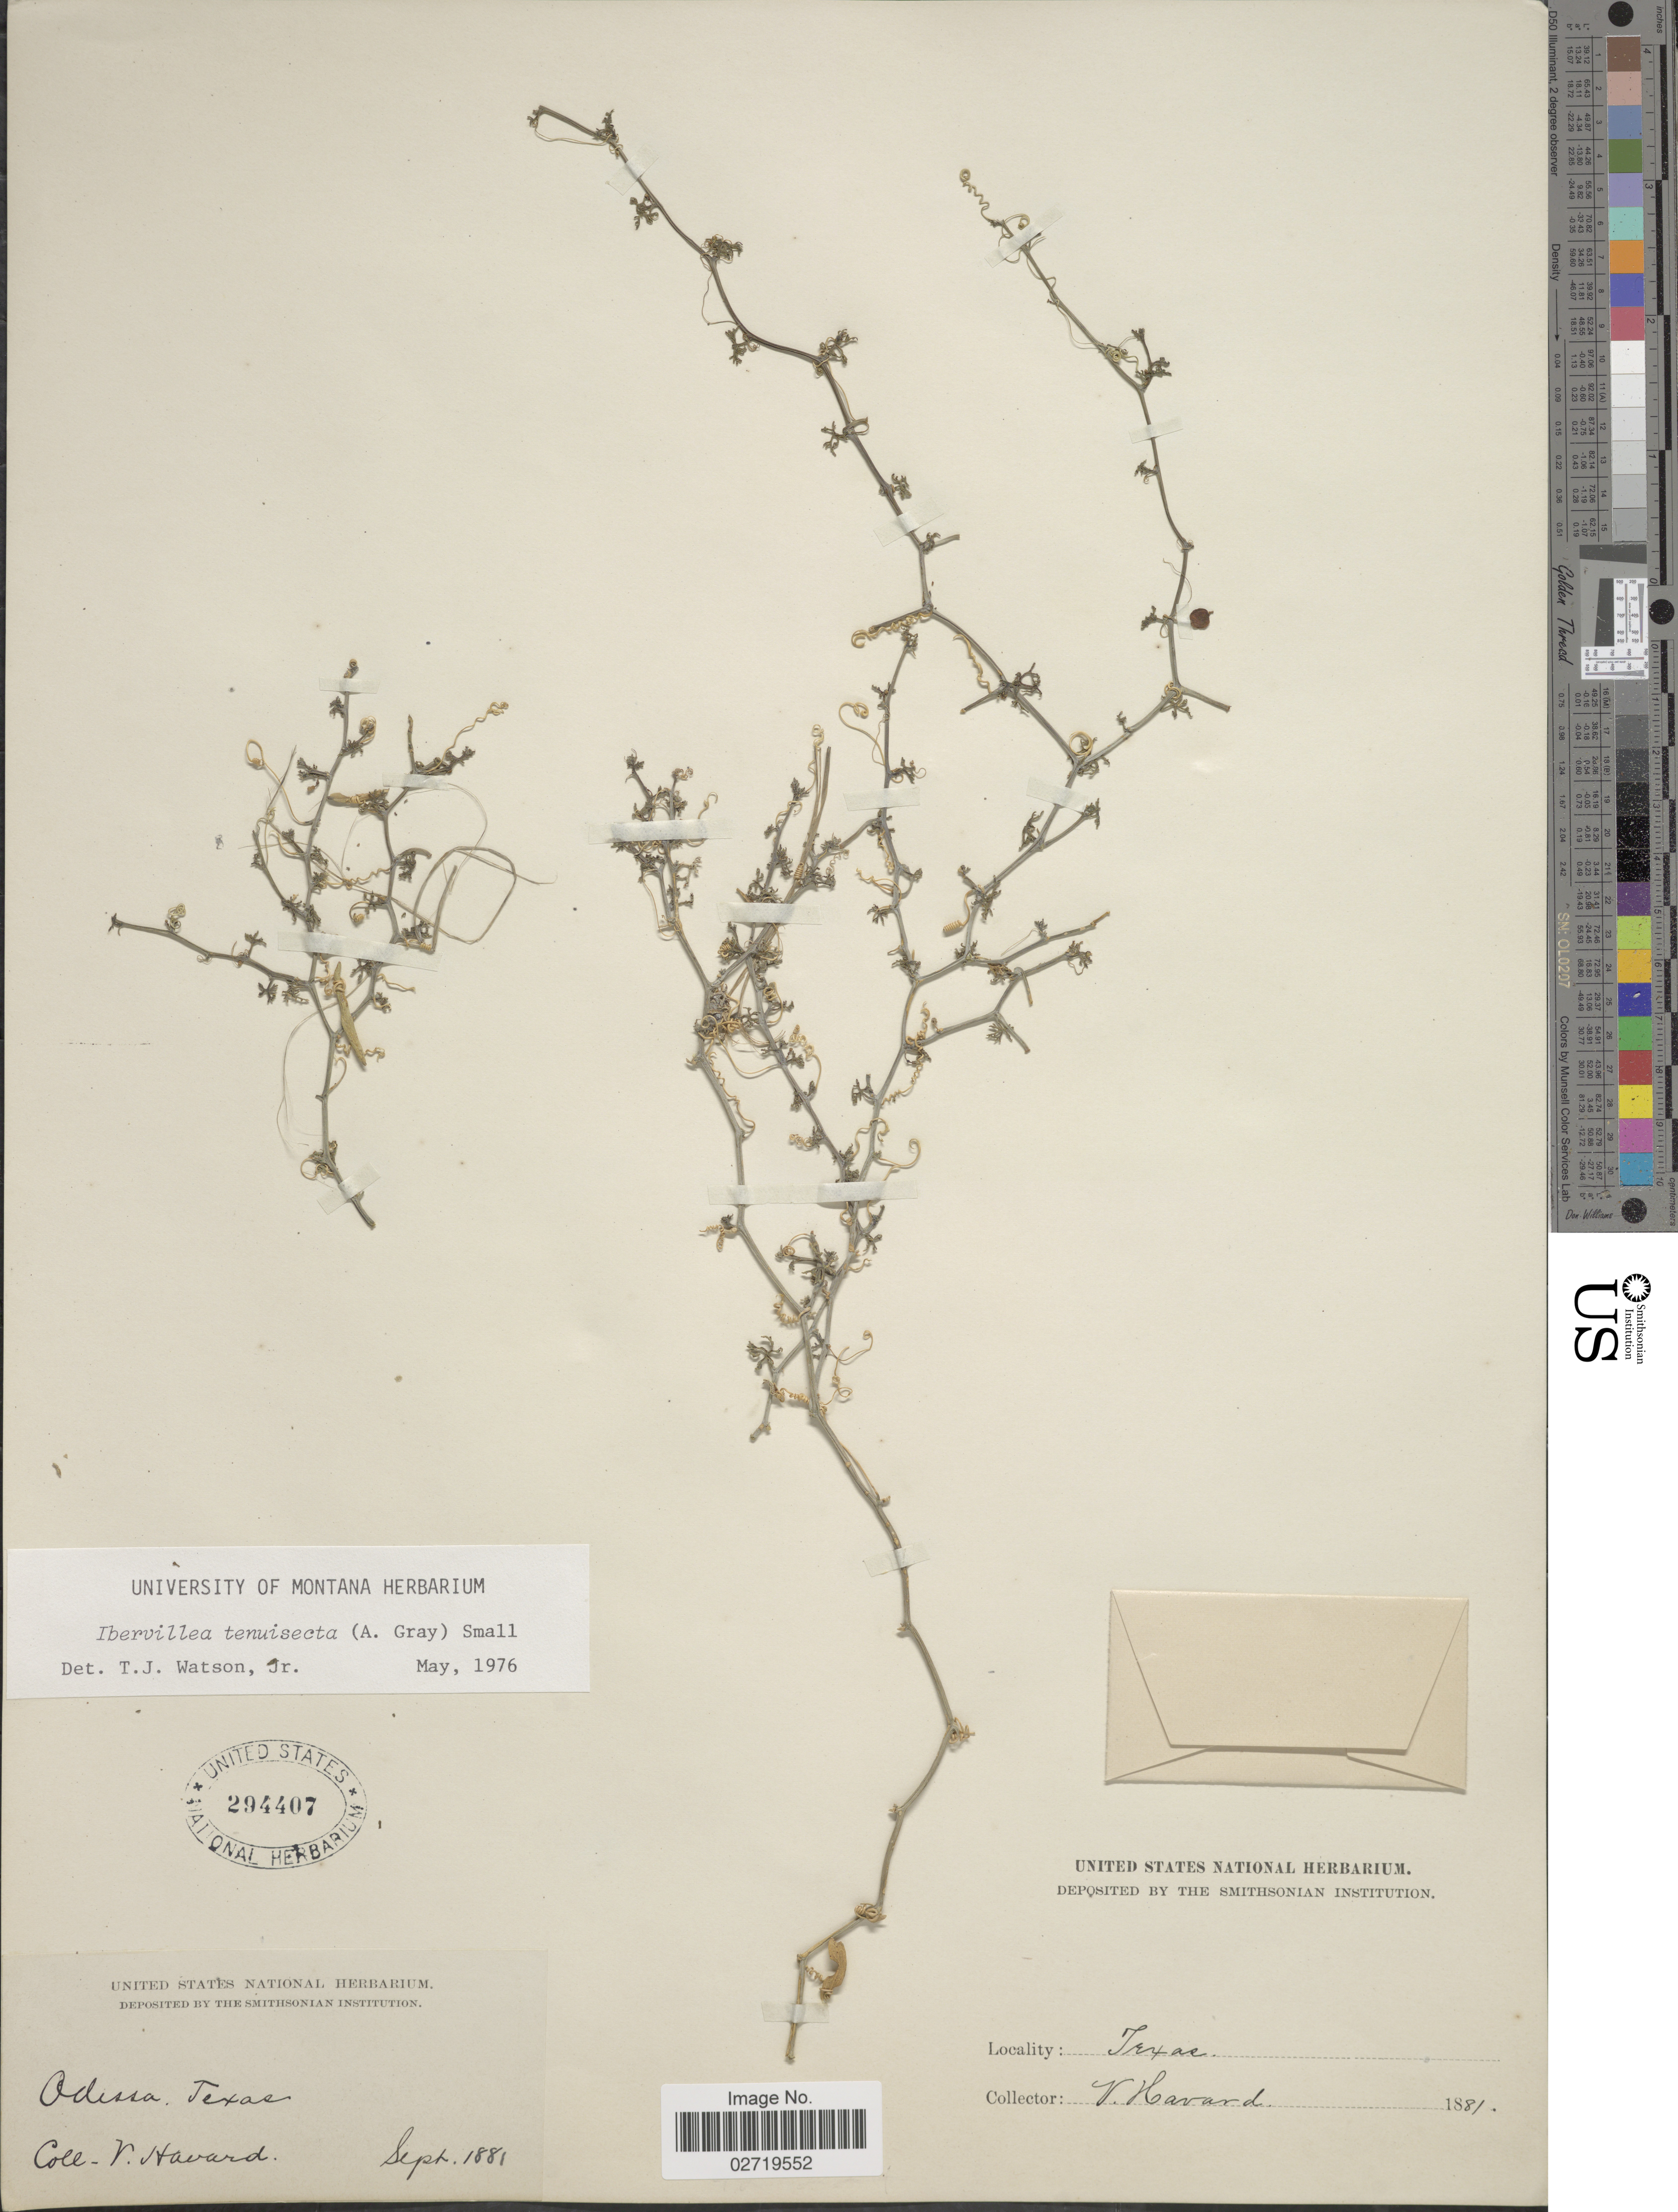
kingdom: Plantae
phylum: Tracheophyta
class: Magnoliopsida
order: Cucurbitales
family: Cucurbitaceae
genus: Ibervillea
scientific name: Ibervillea tenuisecta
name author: (A. Gray) Small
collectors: V. Havard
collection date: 1881-09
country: United States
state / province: Texas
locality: Odessa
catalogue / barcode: US 294407